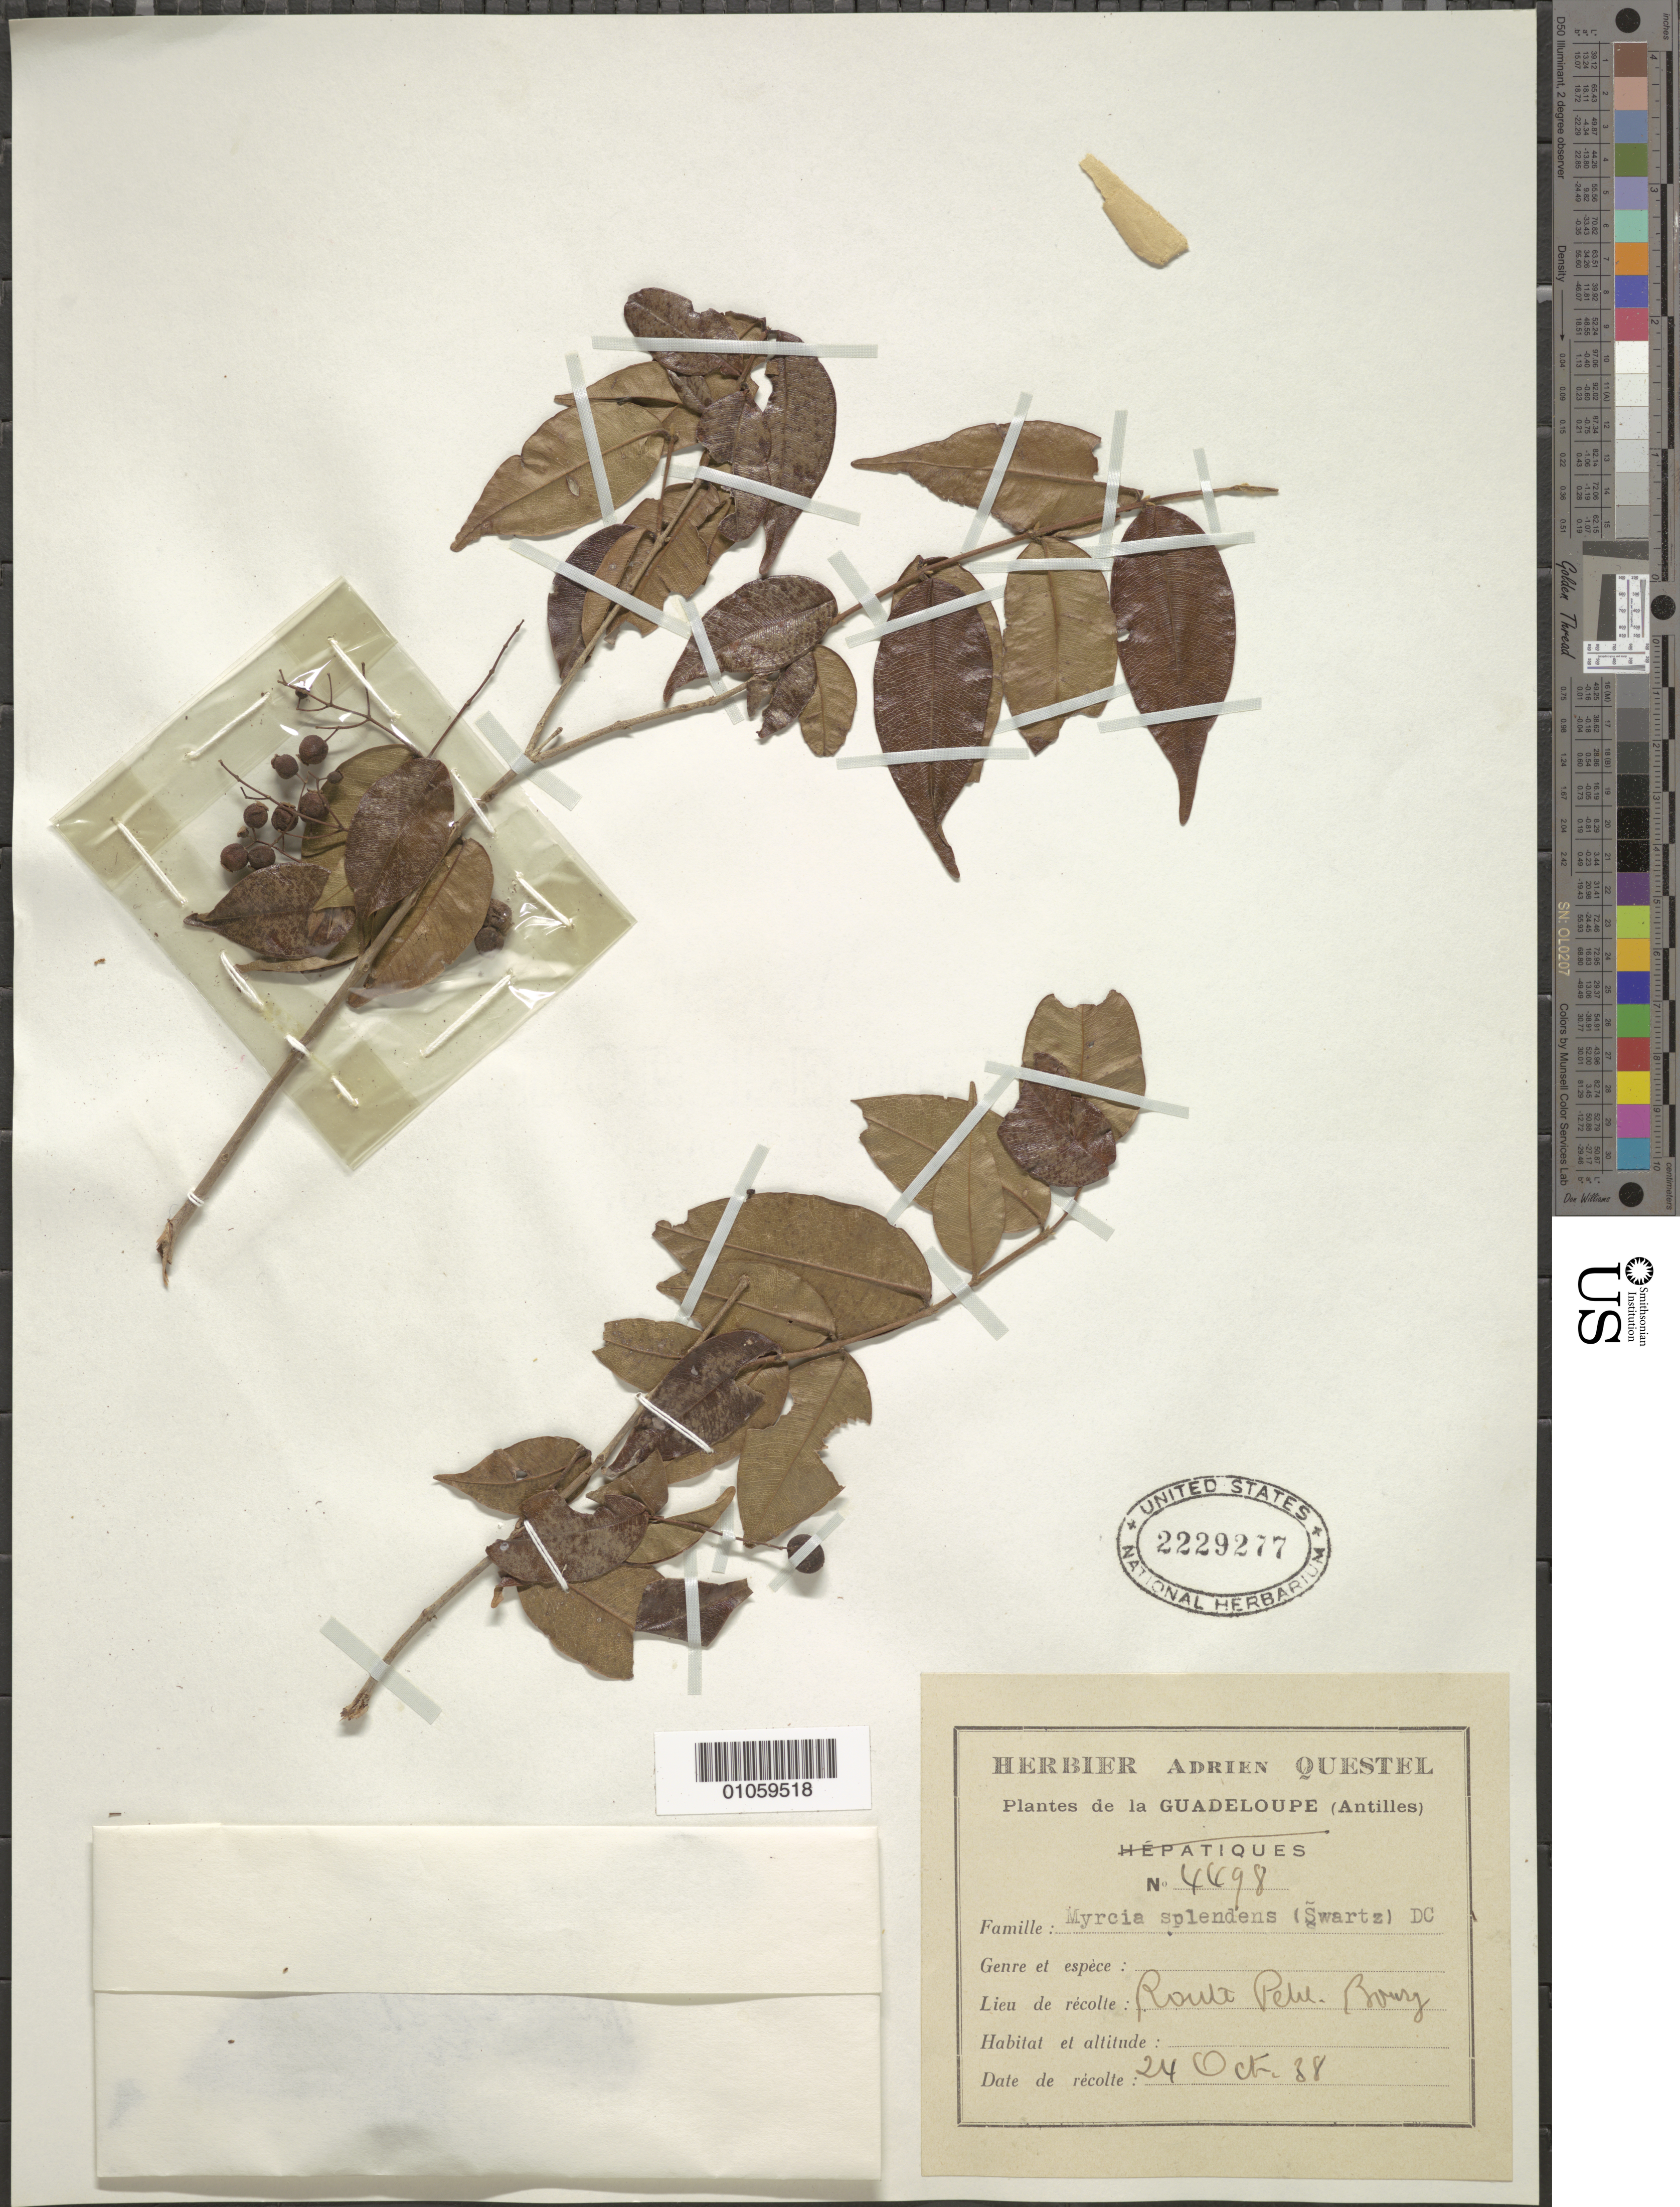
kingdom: Plantae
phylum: Tracheophyta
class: Magnoliopsida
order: Myrtales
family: Myrtaceae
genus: Myrcia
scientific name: Myrcia splendens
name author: (Sw.) DC.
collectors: A. Questel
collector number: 4498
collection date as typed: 24 Oct 1938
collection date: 1938-10-24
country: Guadeloupe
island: Basse Terre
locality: Route Petit-Bourg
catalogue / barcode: US 2229277